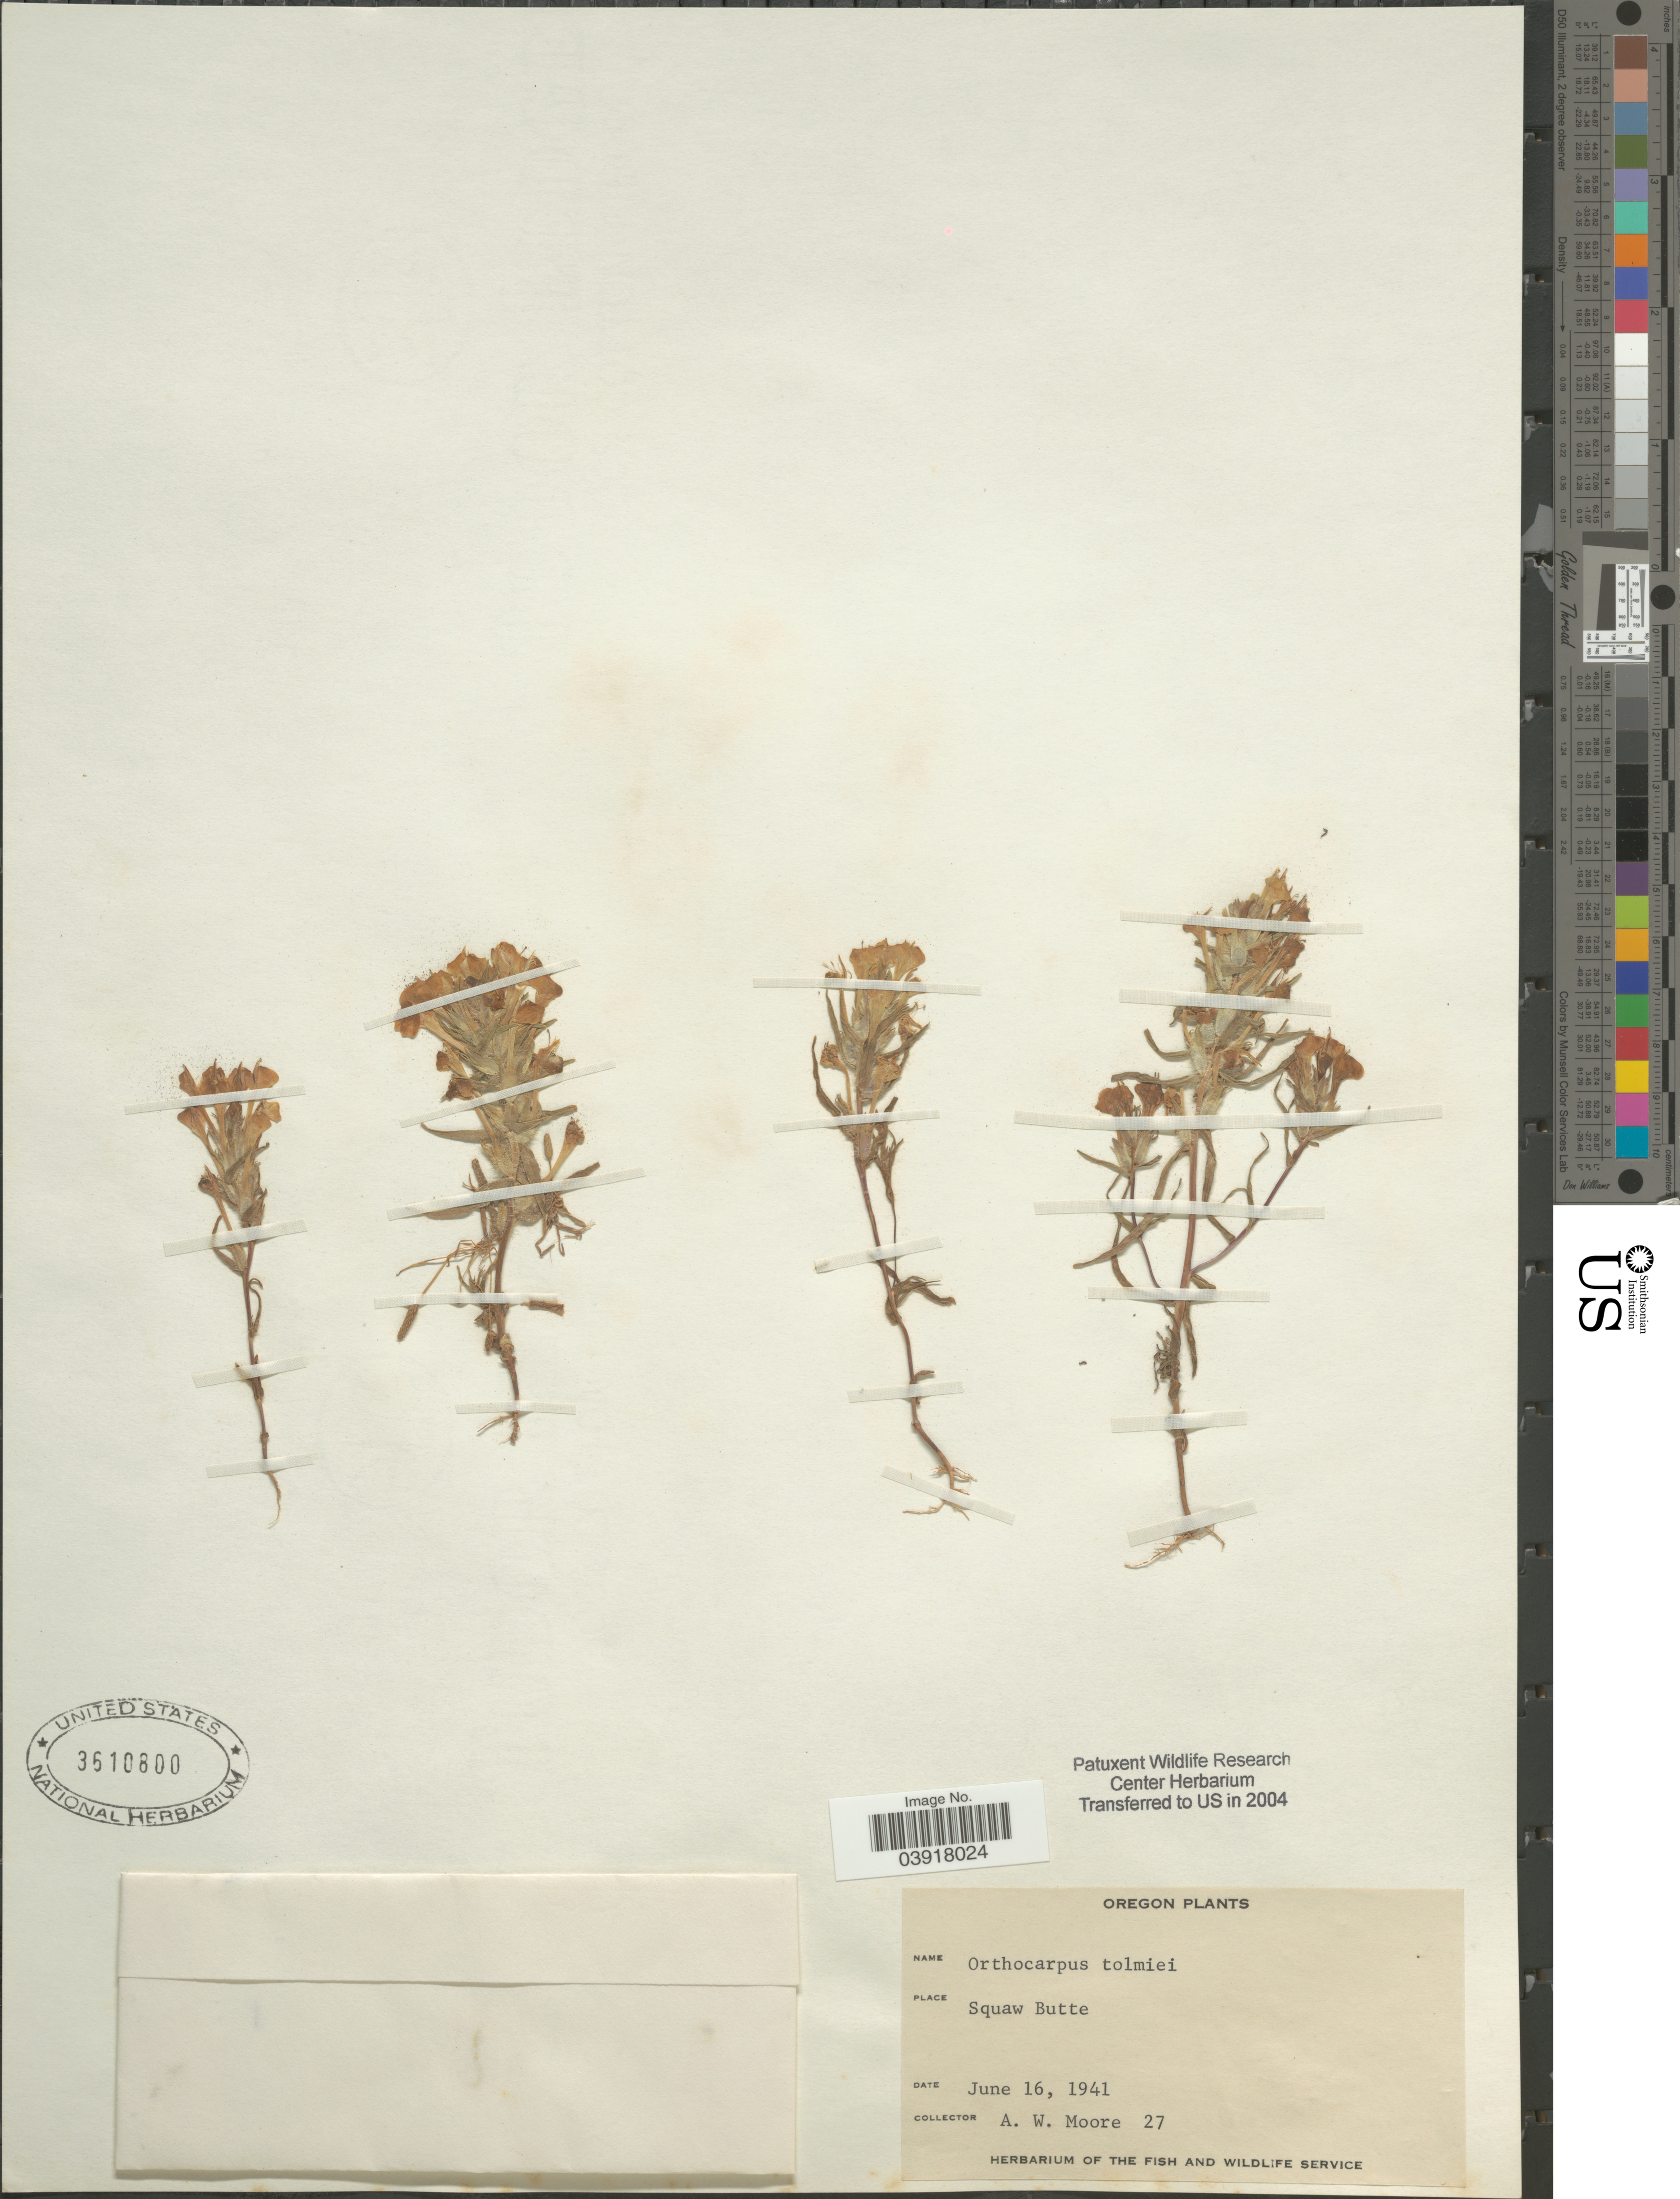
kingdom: Plantae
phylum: Tracheophyta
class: Magnoliopsida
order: Lamiales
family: Orobanchaceae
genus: Orthocarpus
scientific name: Orthocarpus tolmiei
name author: Hook. & Arn.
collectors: A. Moore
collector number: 27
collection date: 1941-06-16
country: United States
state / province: Oregon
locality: Squaw Butte.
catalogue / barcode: US 3610800